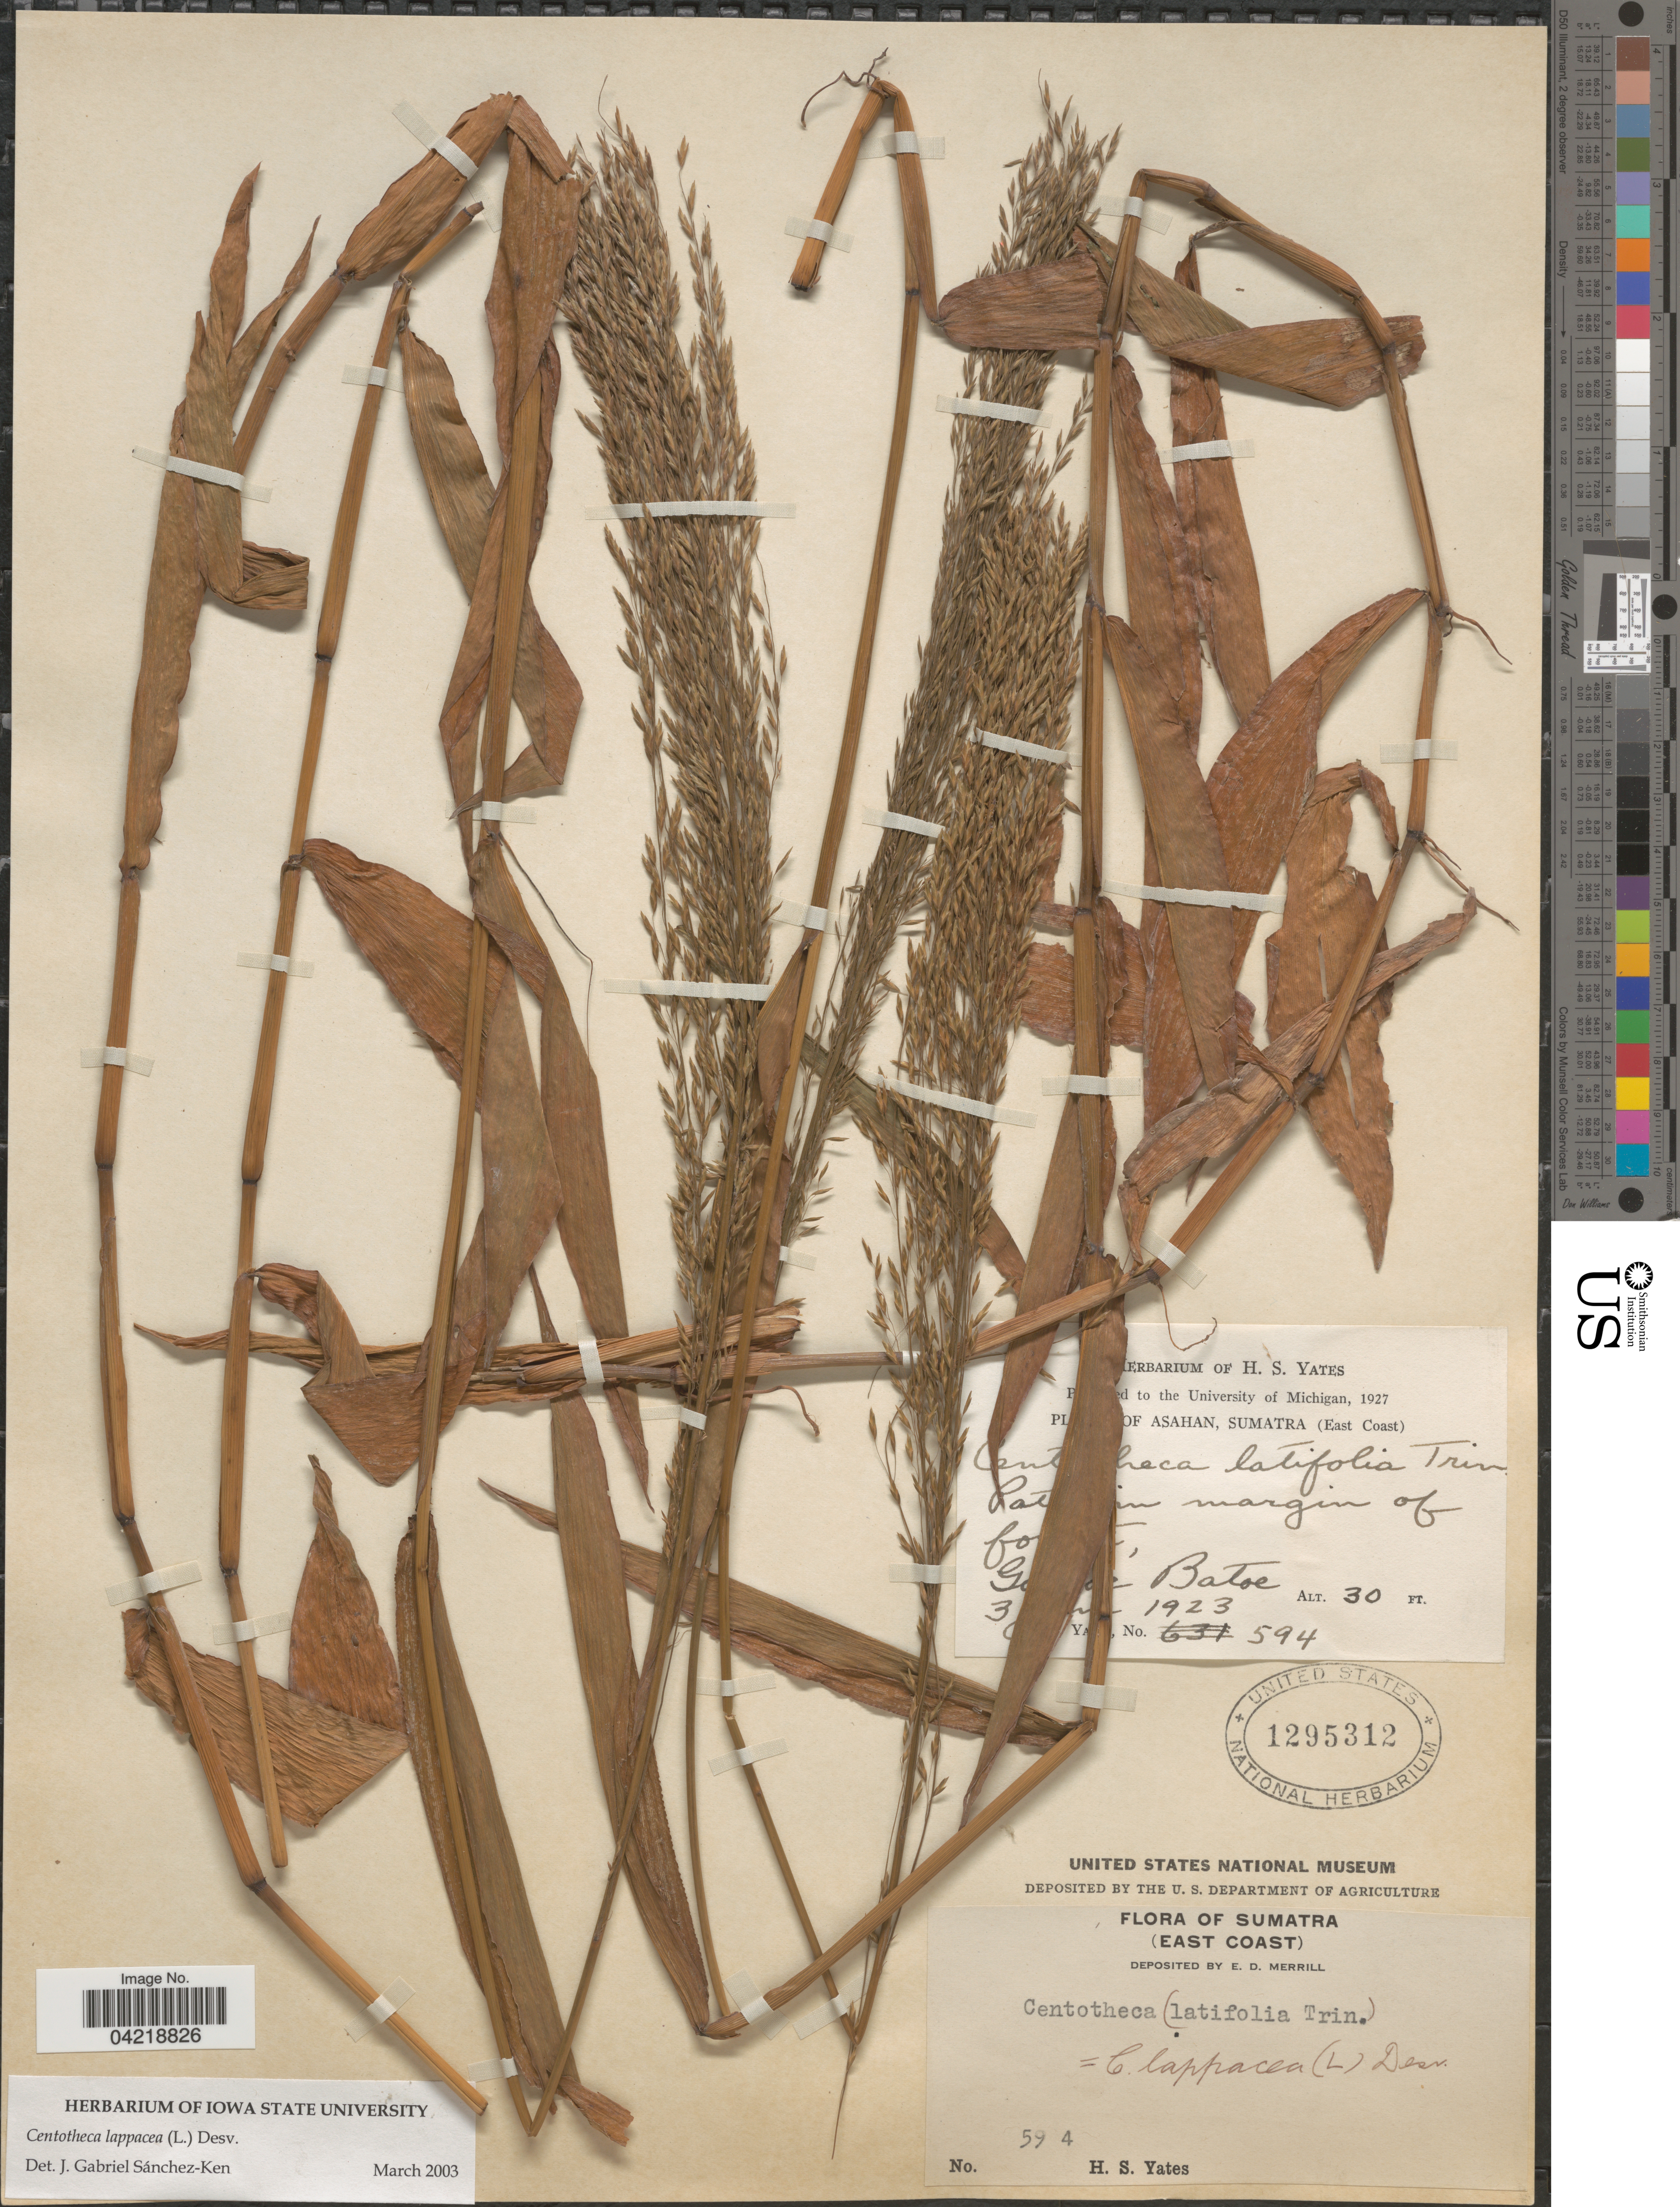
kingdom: Plantae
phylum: Tracheophyta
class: Liliopsida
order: Poales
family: Poaceae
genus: Centotheca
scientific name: Centotheca lappacea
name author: (L.) Desv.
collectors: H. S. Yates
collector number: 594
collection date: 1923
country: Indonesia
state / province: Sumatra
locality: Asahan (East Coast). [illegible text] margin of of [illegible text] G[illegible text] Batoe.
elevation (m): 9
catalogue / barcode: US 1295312